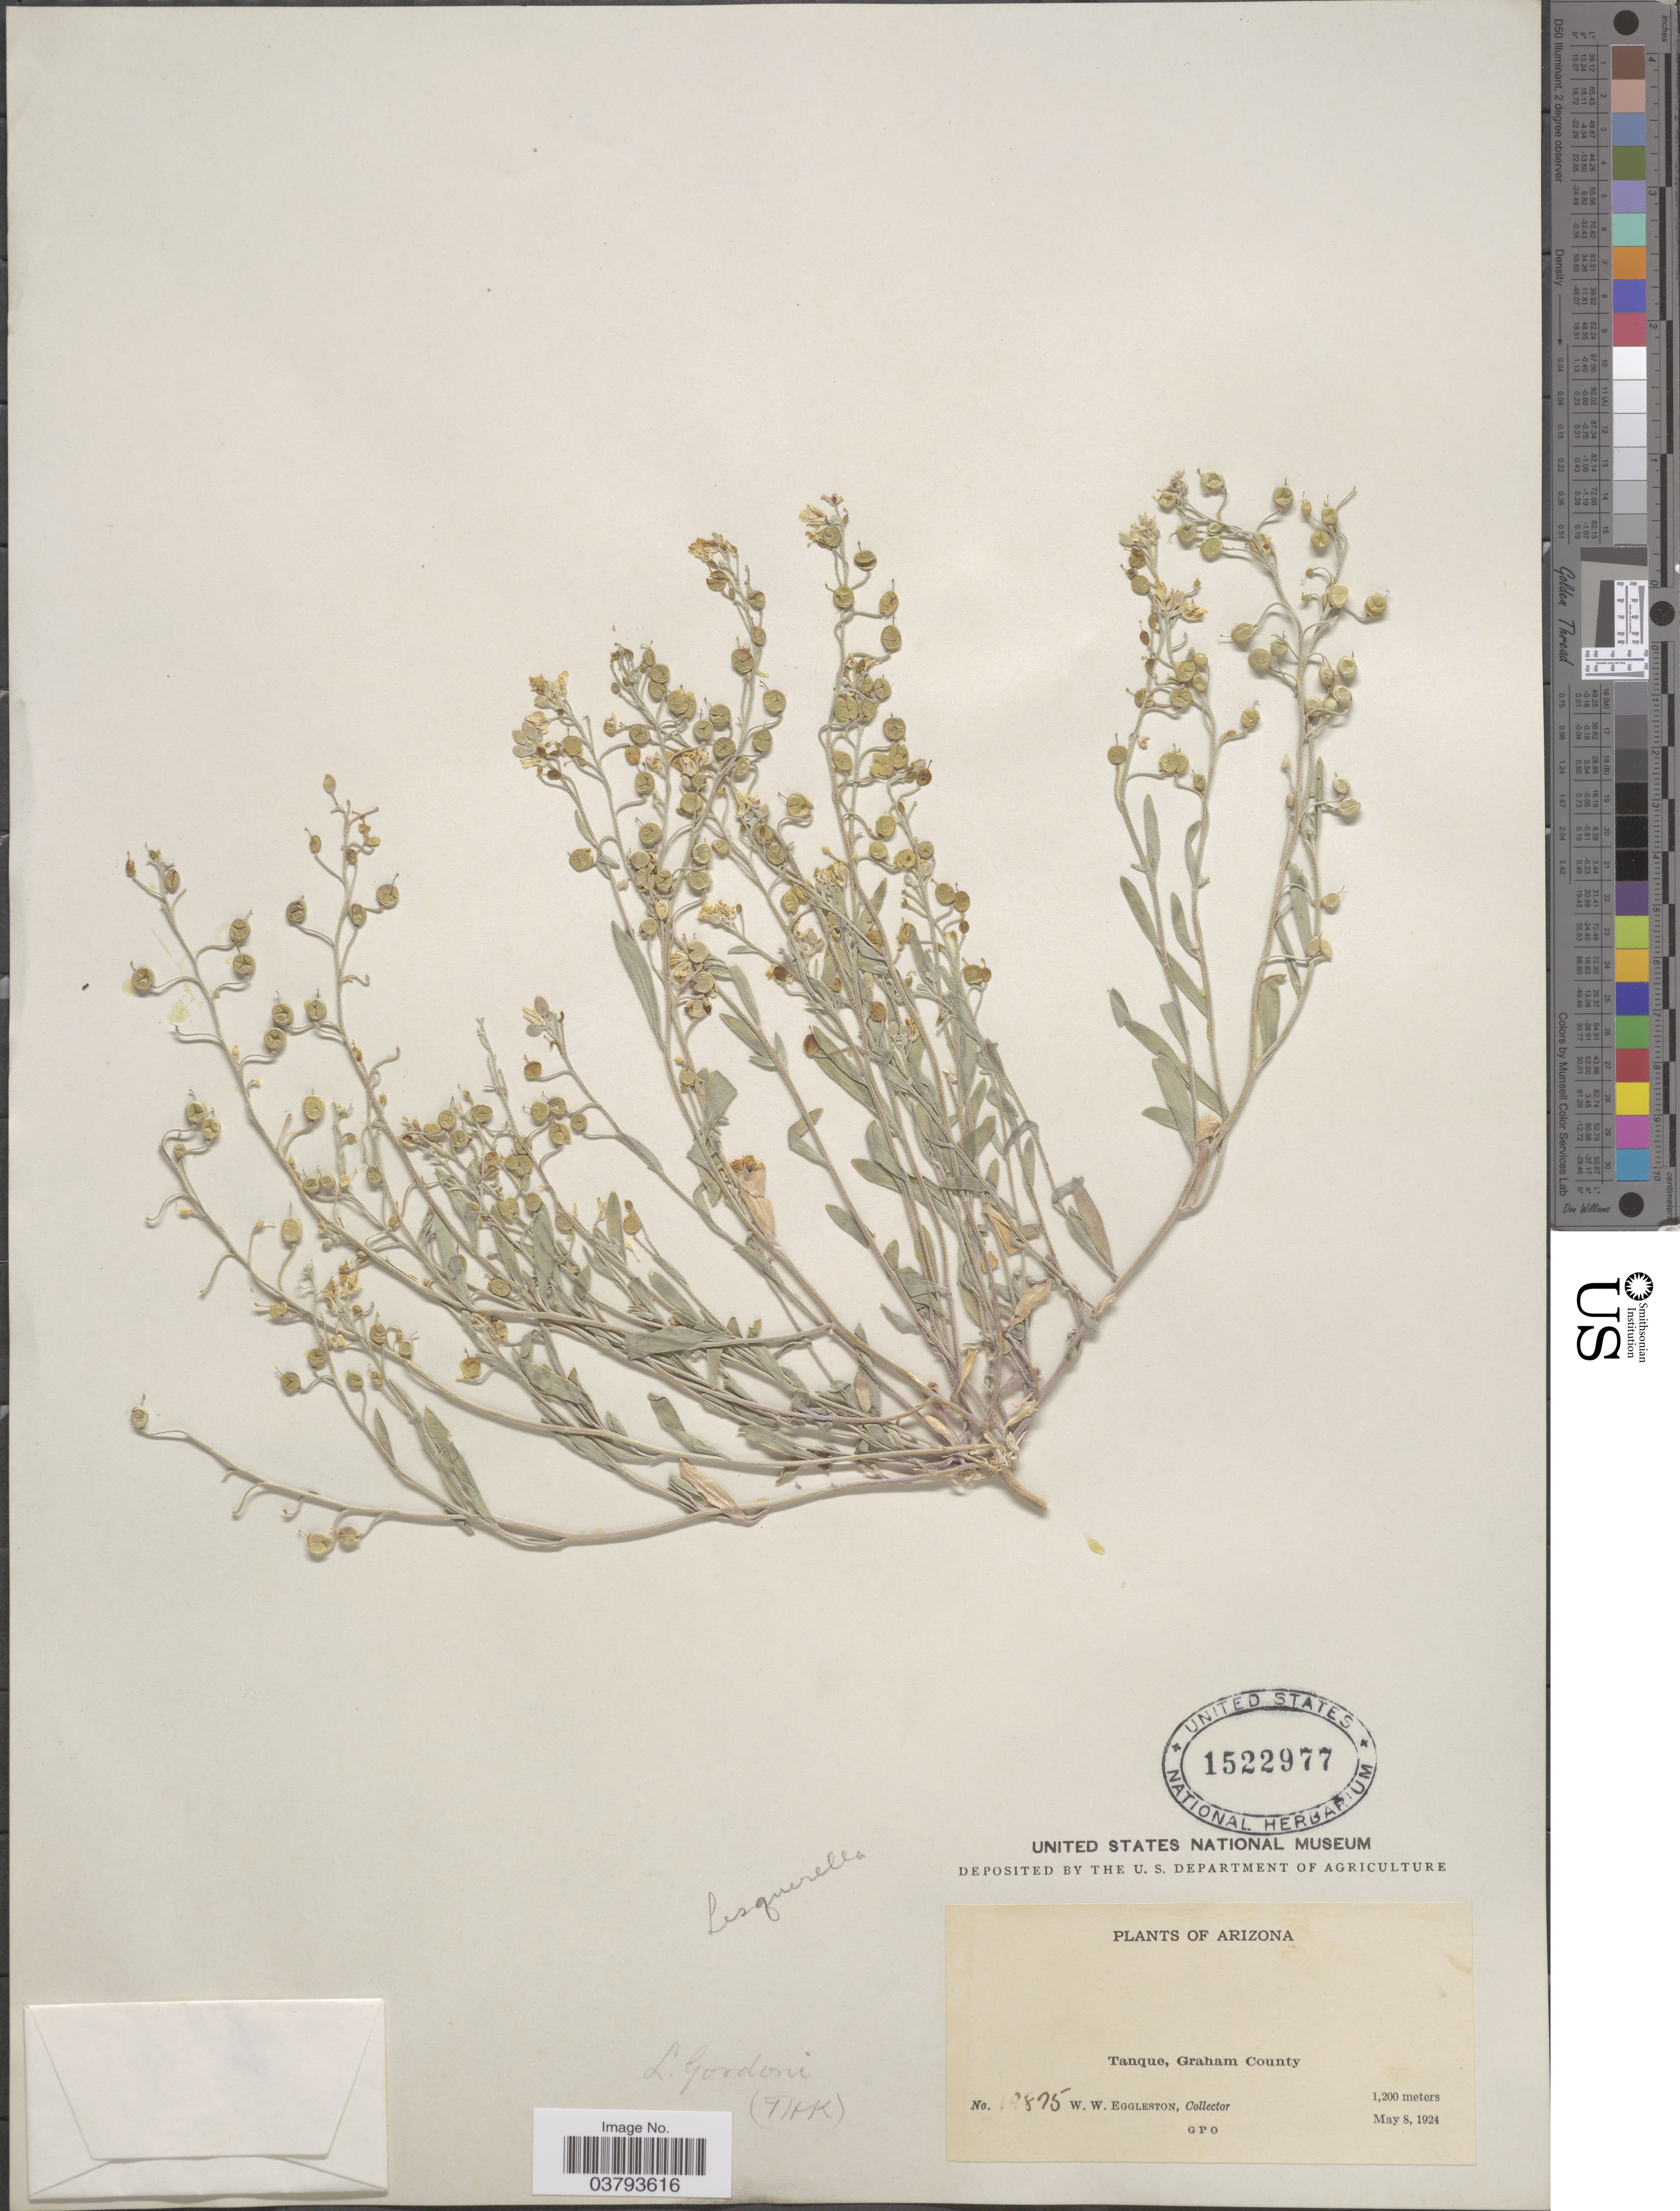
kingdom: Plantae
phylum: Tracheophyta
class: Magnoliopsida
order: Brassicales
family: Brassicaceae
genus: Lesquerella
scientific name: Lesquerella gordonii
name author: (A. Gray) S. Watson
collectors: W. W. Eggleston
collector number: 19875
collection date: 1924-05-08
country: United States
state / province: Arizona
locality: Tanque, Graham County.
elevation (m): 1200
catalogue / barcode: US 1522977